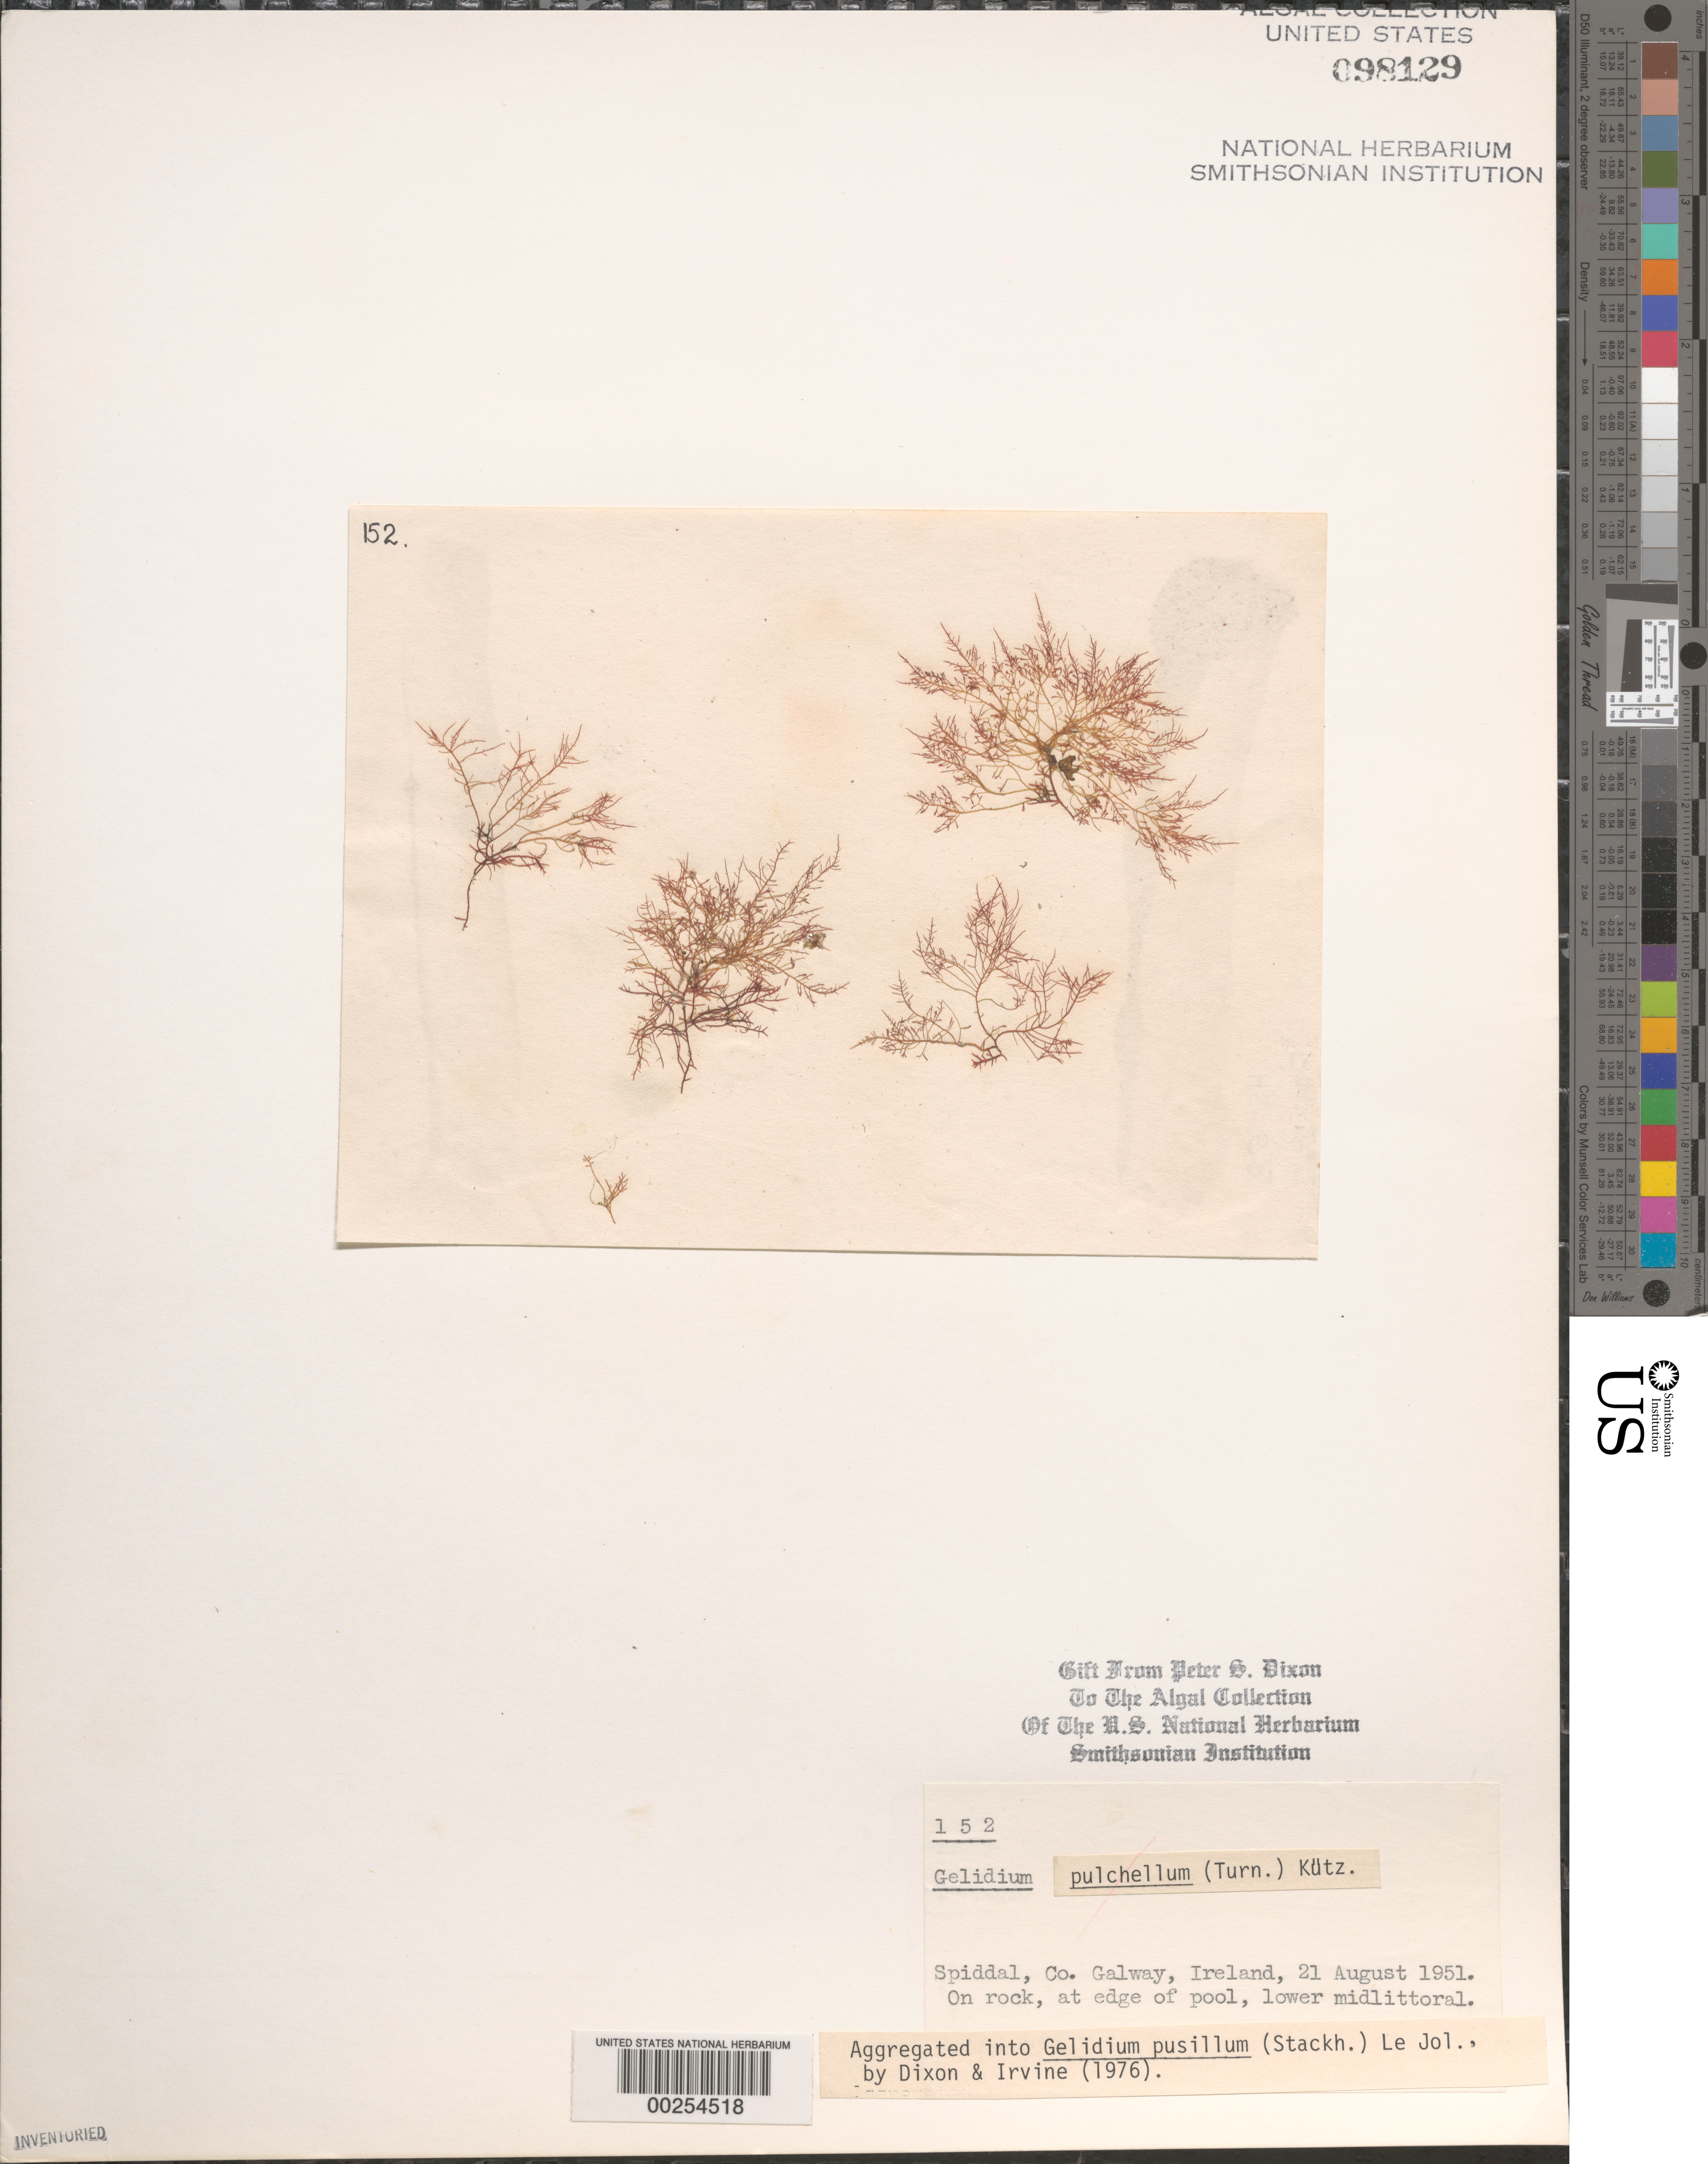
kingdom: Plantae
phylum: Rhodophyta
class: Florideophyceae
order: Gelidiales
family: Gelidiaceae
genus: Gelidium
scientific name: Gelidium pusillum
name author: (Stackh.) Le Jol.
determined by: Dixon, P. S.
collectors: P. S. Dixon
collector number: PSD 152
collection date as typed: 21 Aug 1951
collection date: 1951-08-21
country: Ireland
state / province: Connaught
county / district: Galway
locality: Spiddal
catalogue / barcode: US 98129